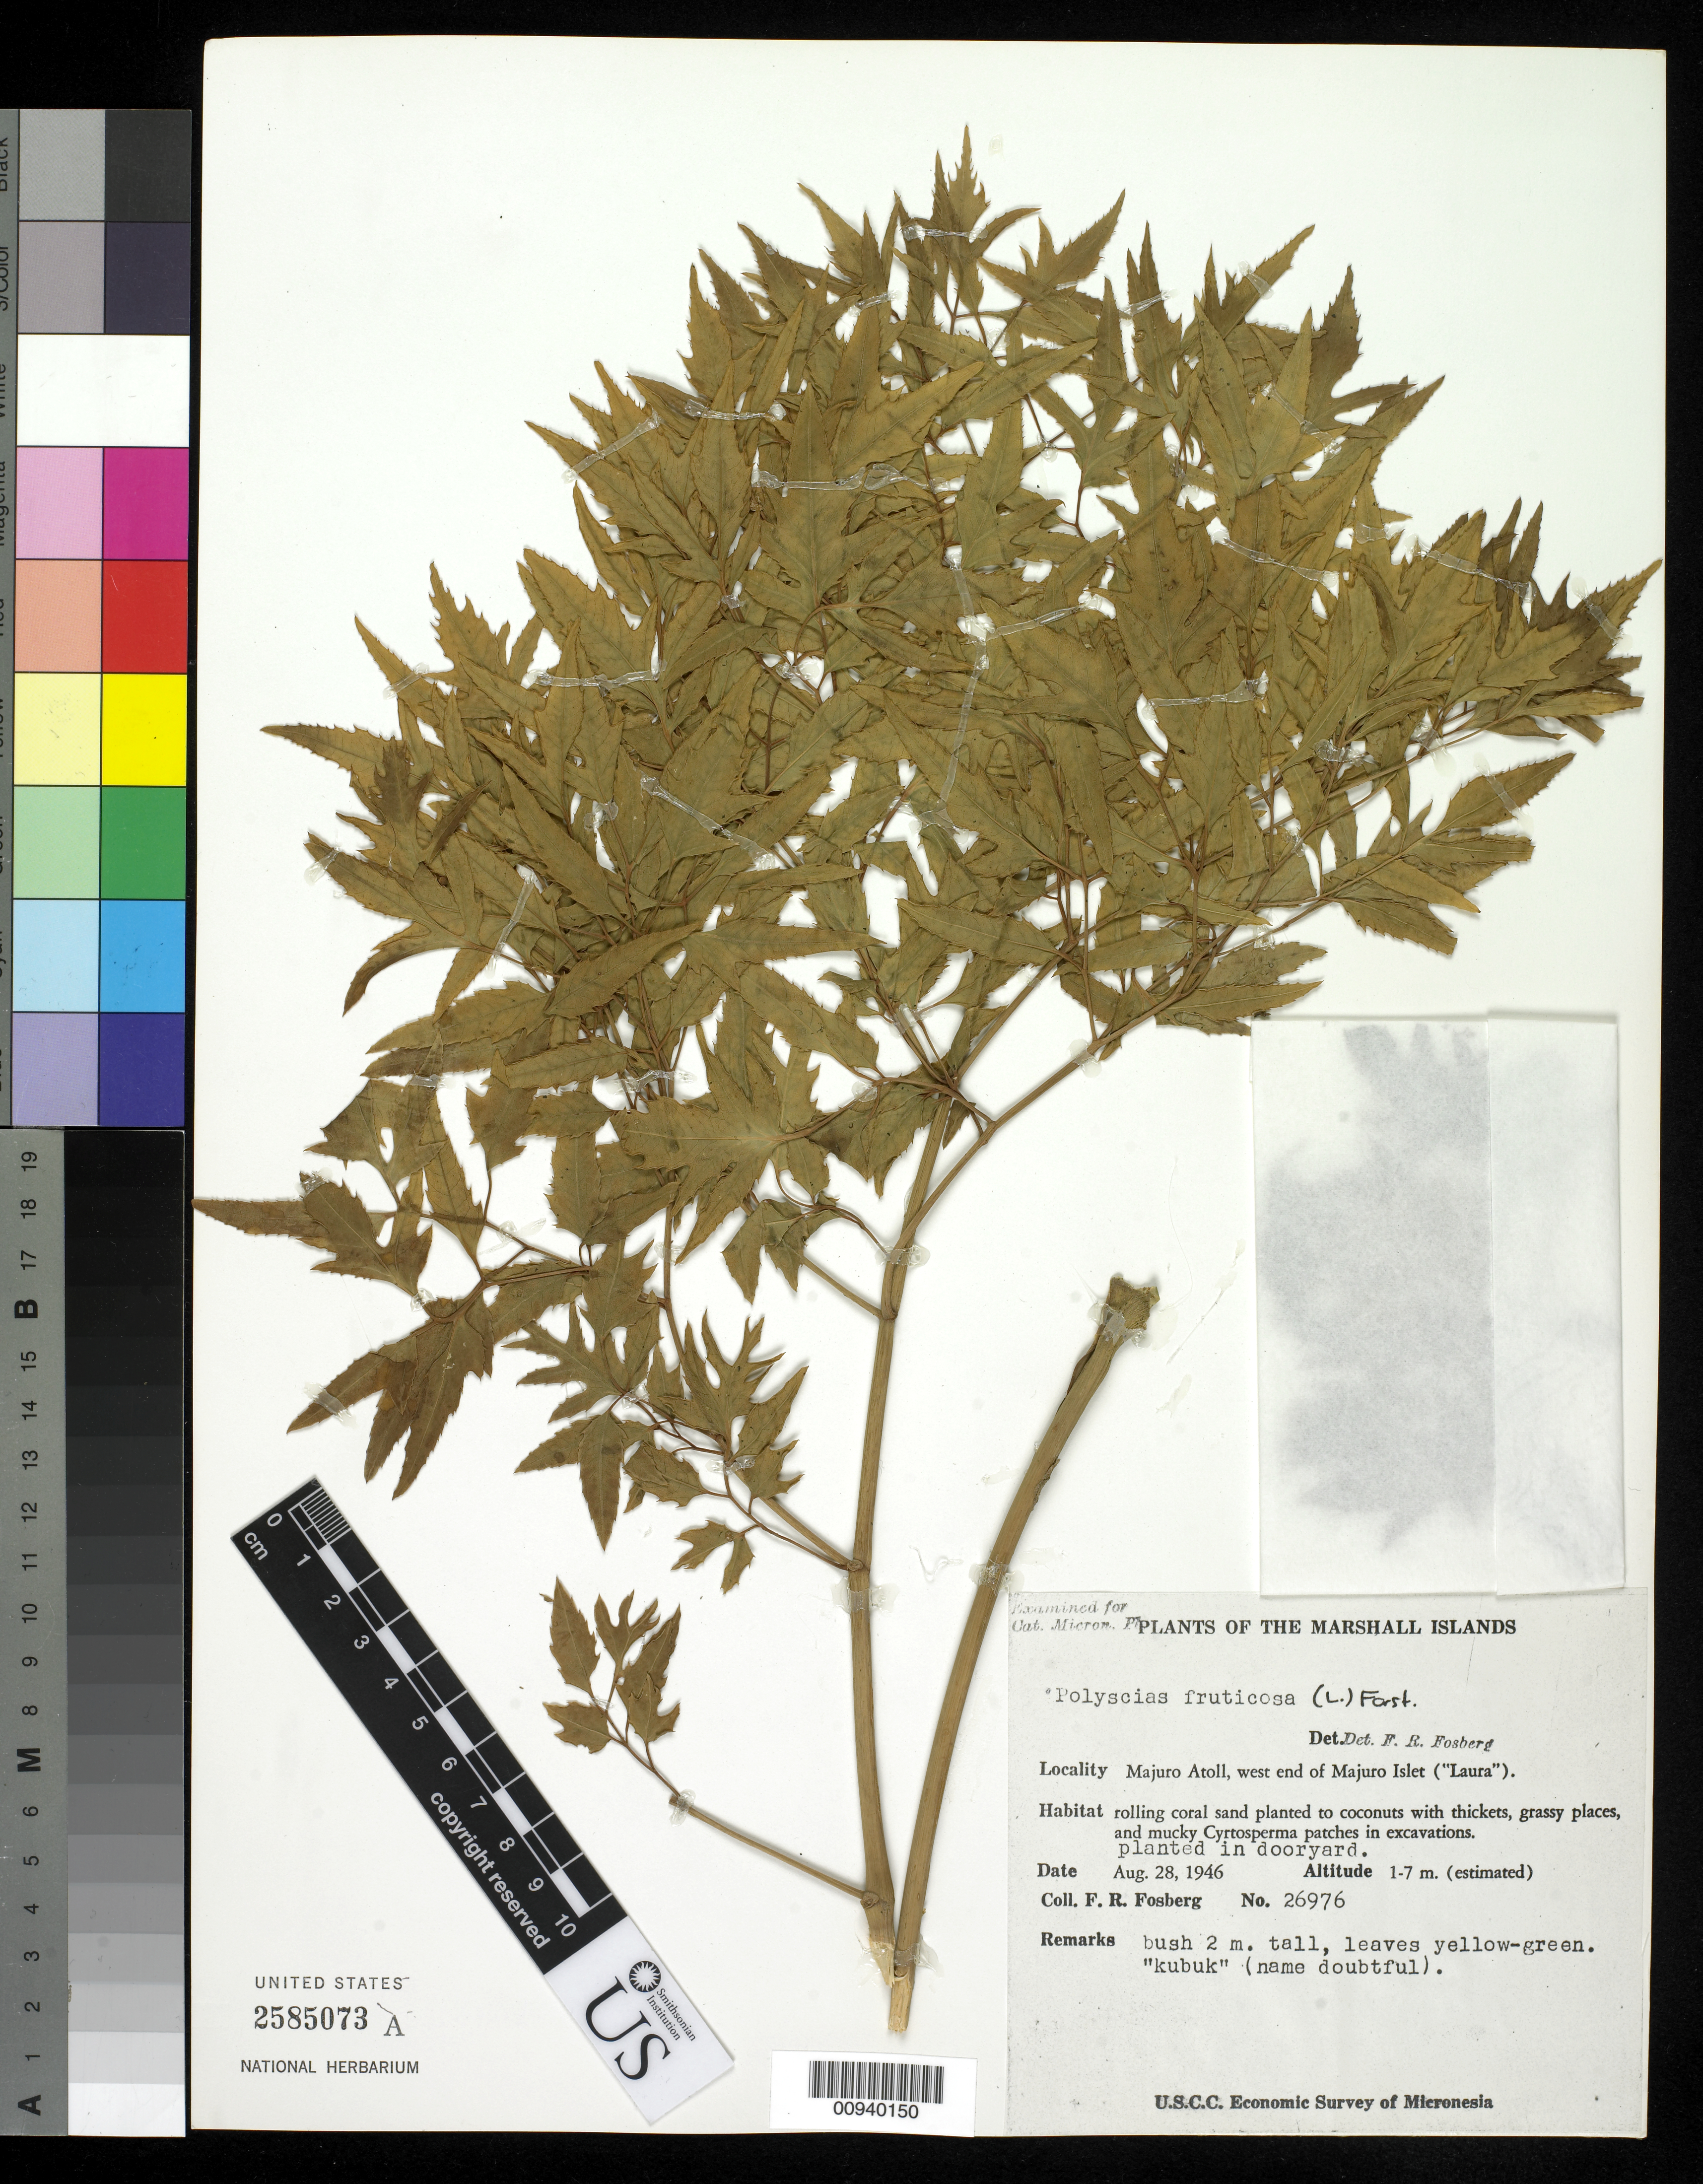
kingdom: Plantae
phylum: Tracheophyta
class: Magnoliopsida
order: Apiales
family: Araliaceae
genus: Polyscias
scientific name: Polyscias fruticosa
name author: (L.) Harms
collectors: F. R. Fosberg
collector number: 26976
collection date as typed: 20 Aug 1946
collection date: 1946-08-20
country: Marshall Islands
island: Majuro Atoll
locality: W end of Majuro (Laura) Islet.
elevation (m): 1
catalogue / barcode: US 2585073A